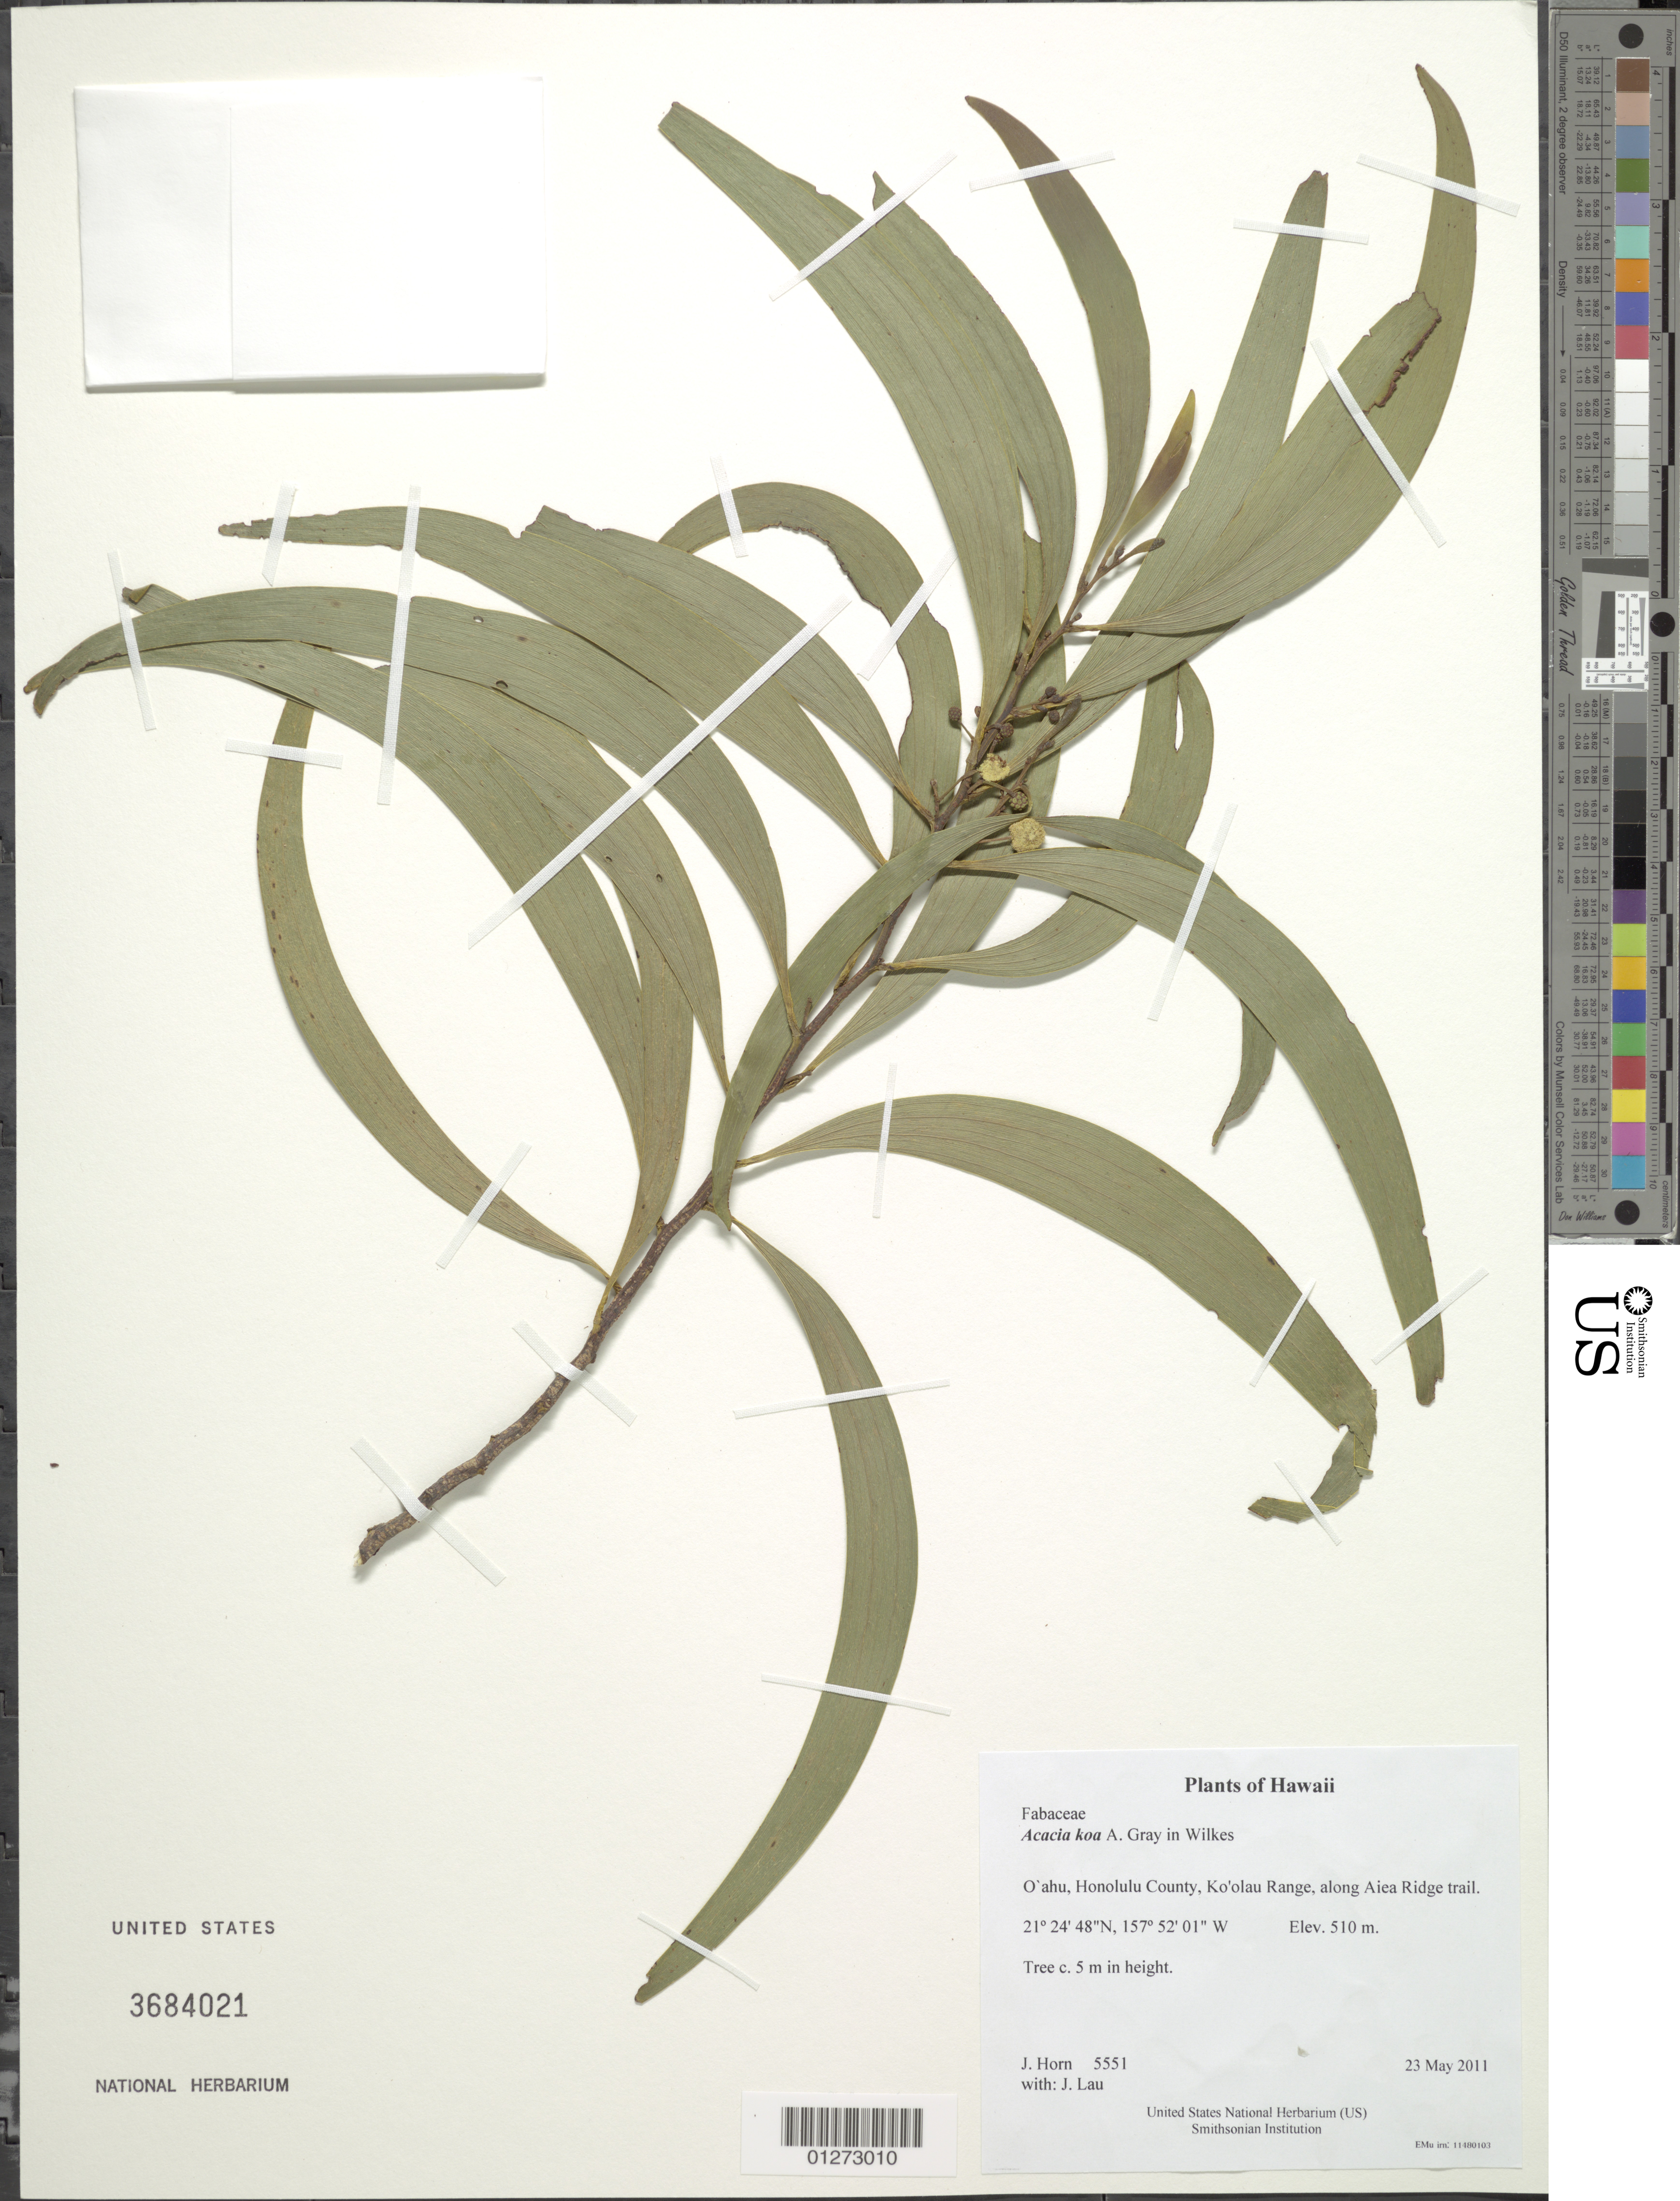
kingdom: Plantae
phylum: Tracheophyta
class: Magnoliopsida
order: Fabales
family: Fabaceae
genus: Acacia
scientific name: Acacia koa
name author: A. Gray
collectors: J. Horn & J. Lau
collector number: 5551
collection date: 2011-05-23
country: United States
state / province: Hawaii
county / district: Honolulu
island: Oahu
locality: Ko'olau Range, along Aiea Ridge trail.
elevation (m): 510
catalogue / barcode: US 3684021